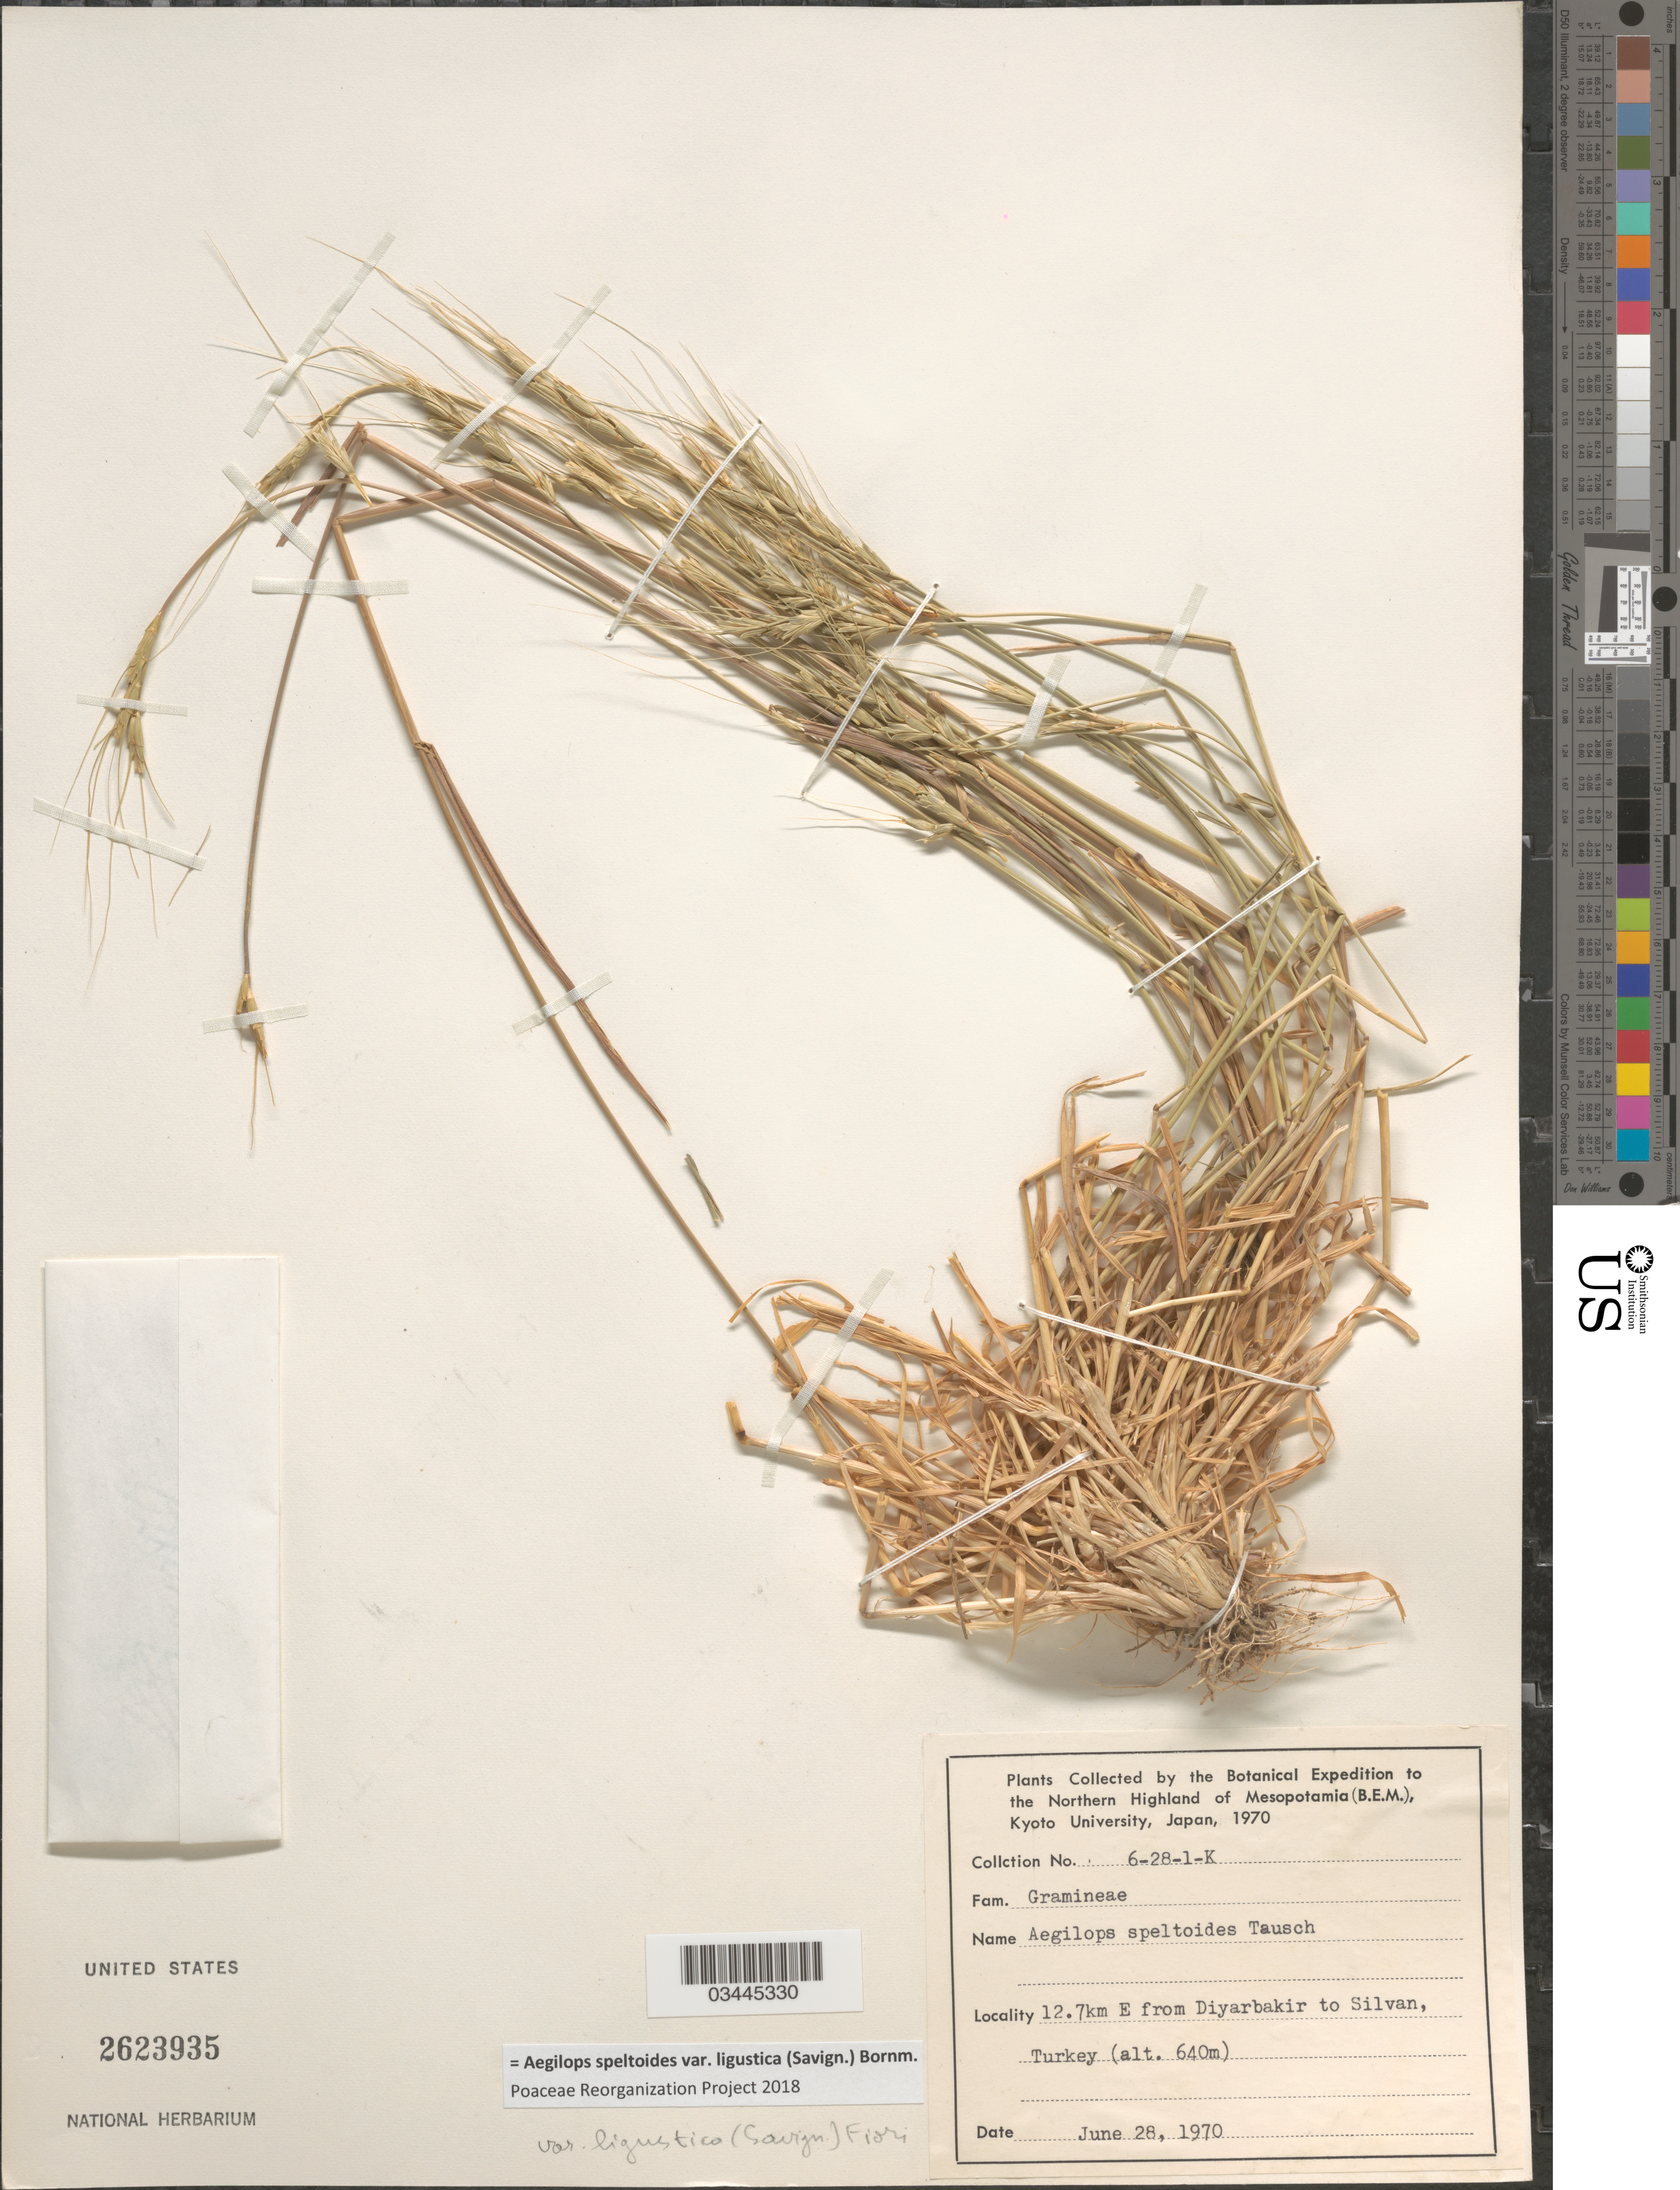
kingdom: Plantae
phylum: Tracheophyta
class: Liliopsida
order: Poales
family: Poaceae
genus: Aegilops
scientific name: Aegilops speltoides var. ligustica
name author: (Savign.) Fiori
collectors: Botanical Expedition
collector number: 6-28-1-K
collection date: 1970-06-28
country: Turkey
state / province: Diyarbakir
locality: To the Northern Highland of Mesopotamia (B.E.M.). 12.7km E from Diyarbakir to Silvan.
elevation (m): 640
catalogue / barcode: US 2623935